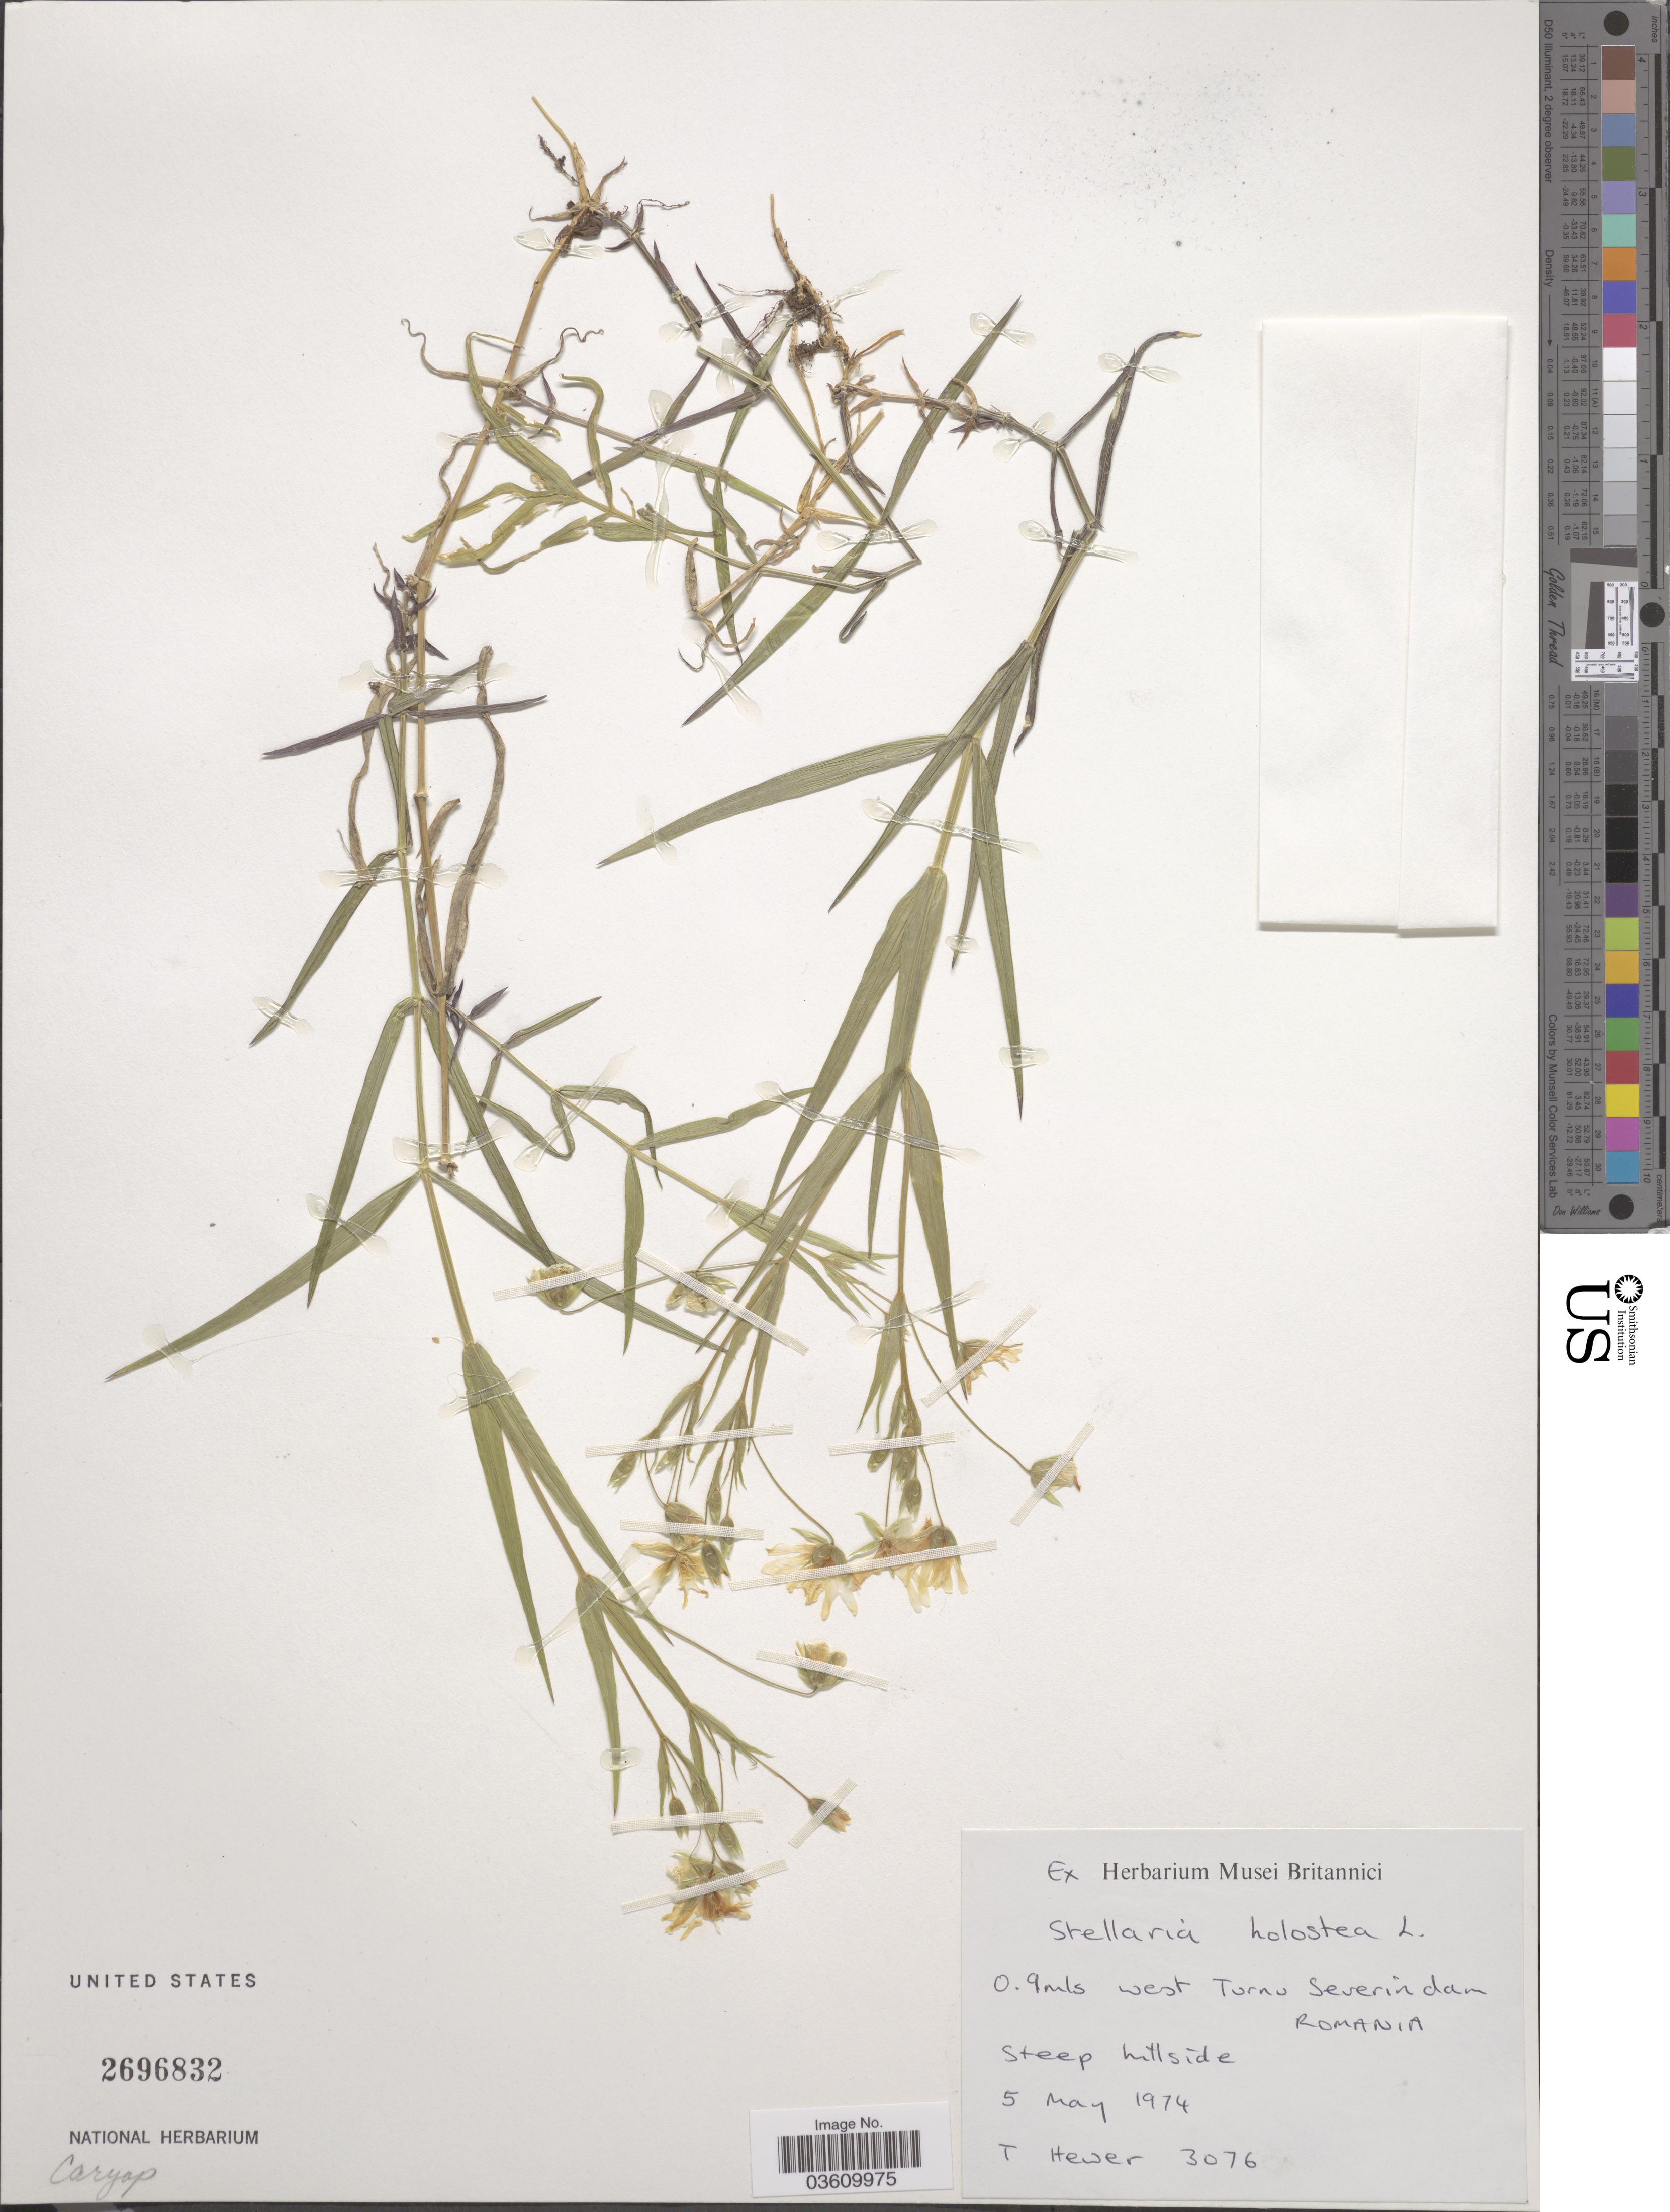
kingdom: Plantae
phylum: Tracheophyta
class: Magnoliopsida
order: Caryophyllales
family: Caryophyllaceae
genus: Rabelera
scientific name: Rabelera holostea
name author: (L.) M.T. Sharples & E.A. Tripp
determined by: U.S. National Herbarium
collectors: T. Hewer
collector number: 3076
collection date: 1974-05-05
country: Romania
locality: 0.9 mls west Turnu Severin dam.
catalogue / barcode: US 2696832